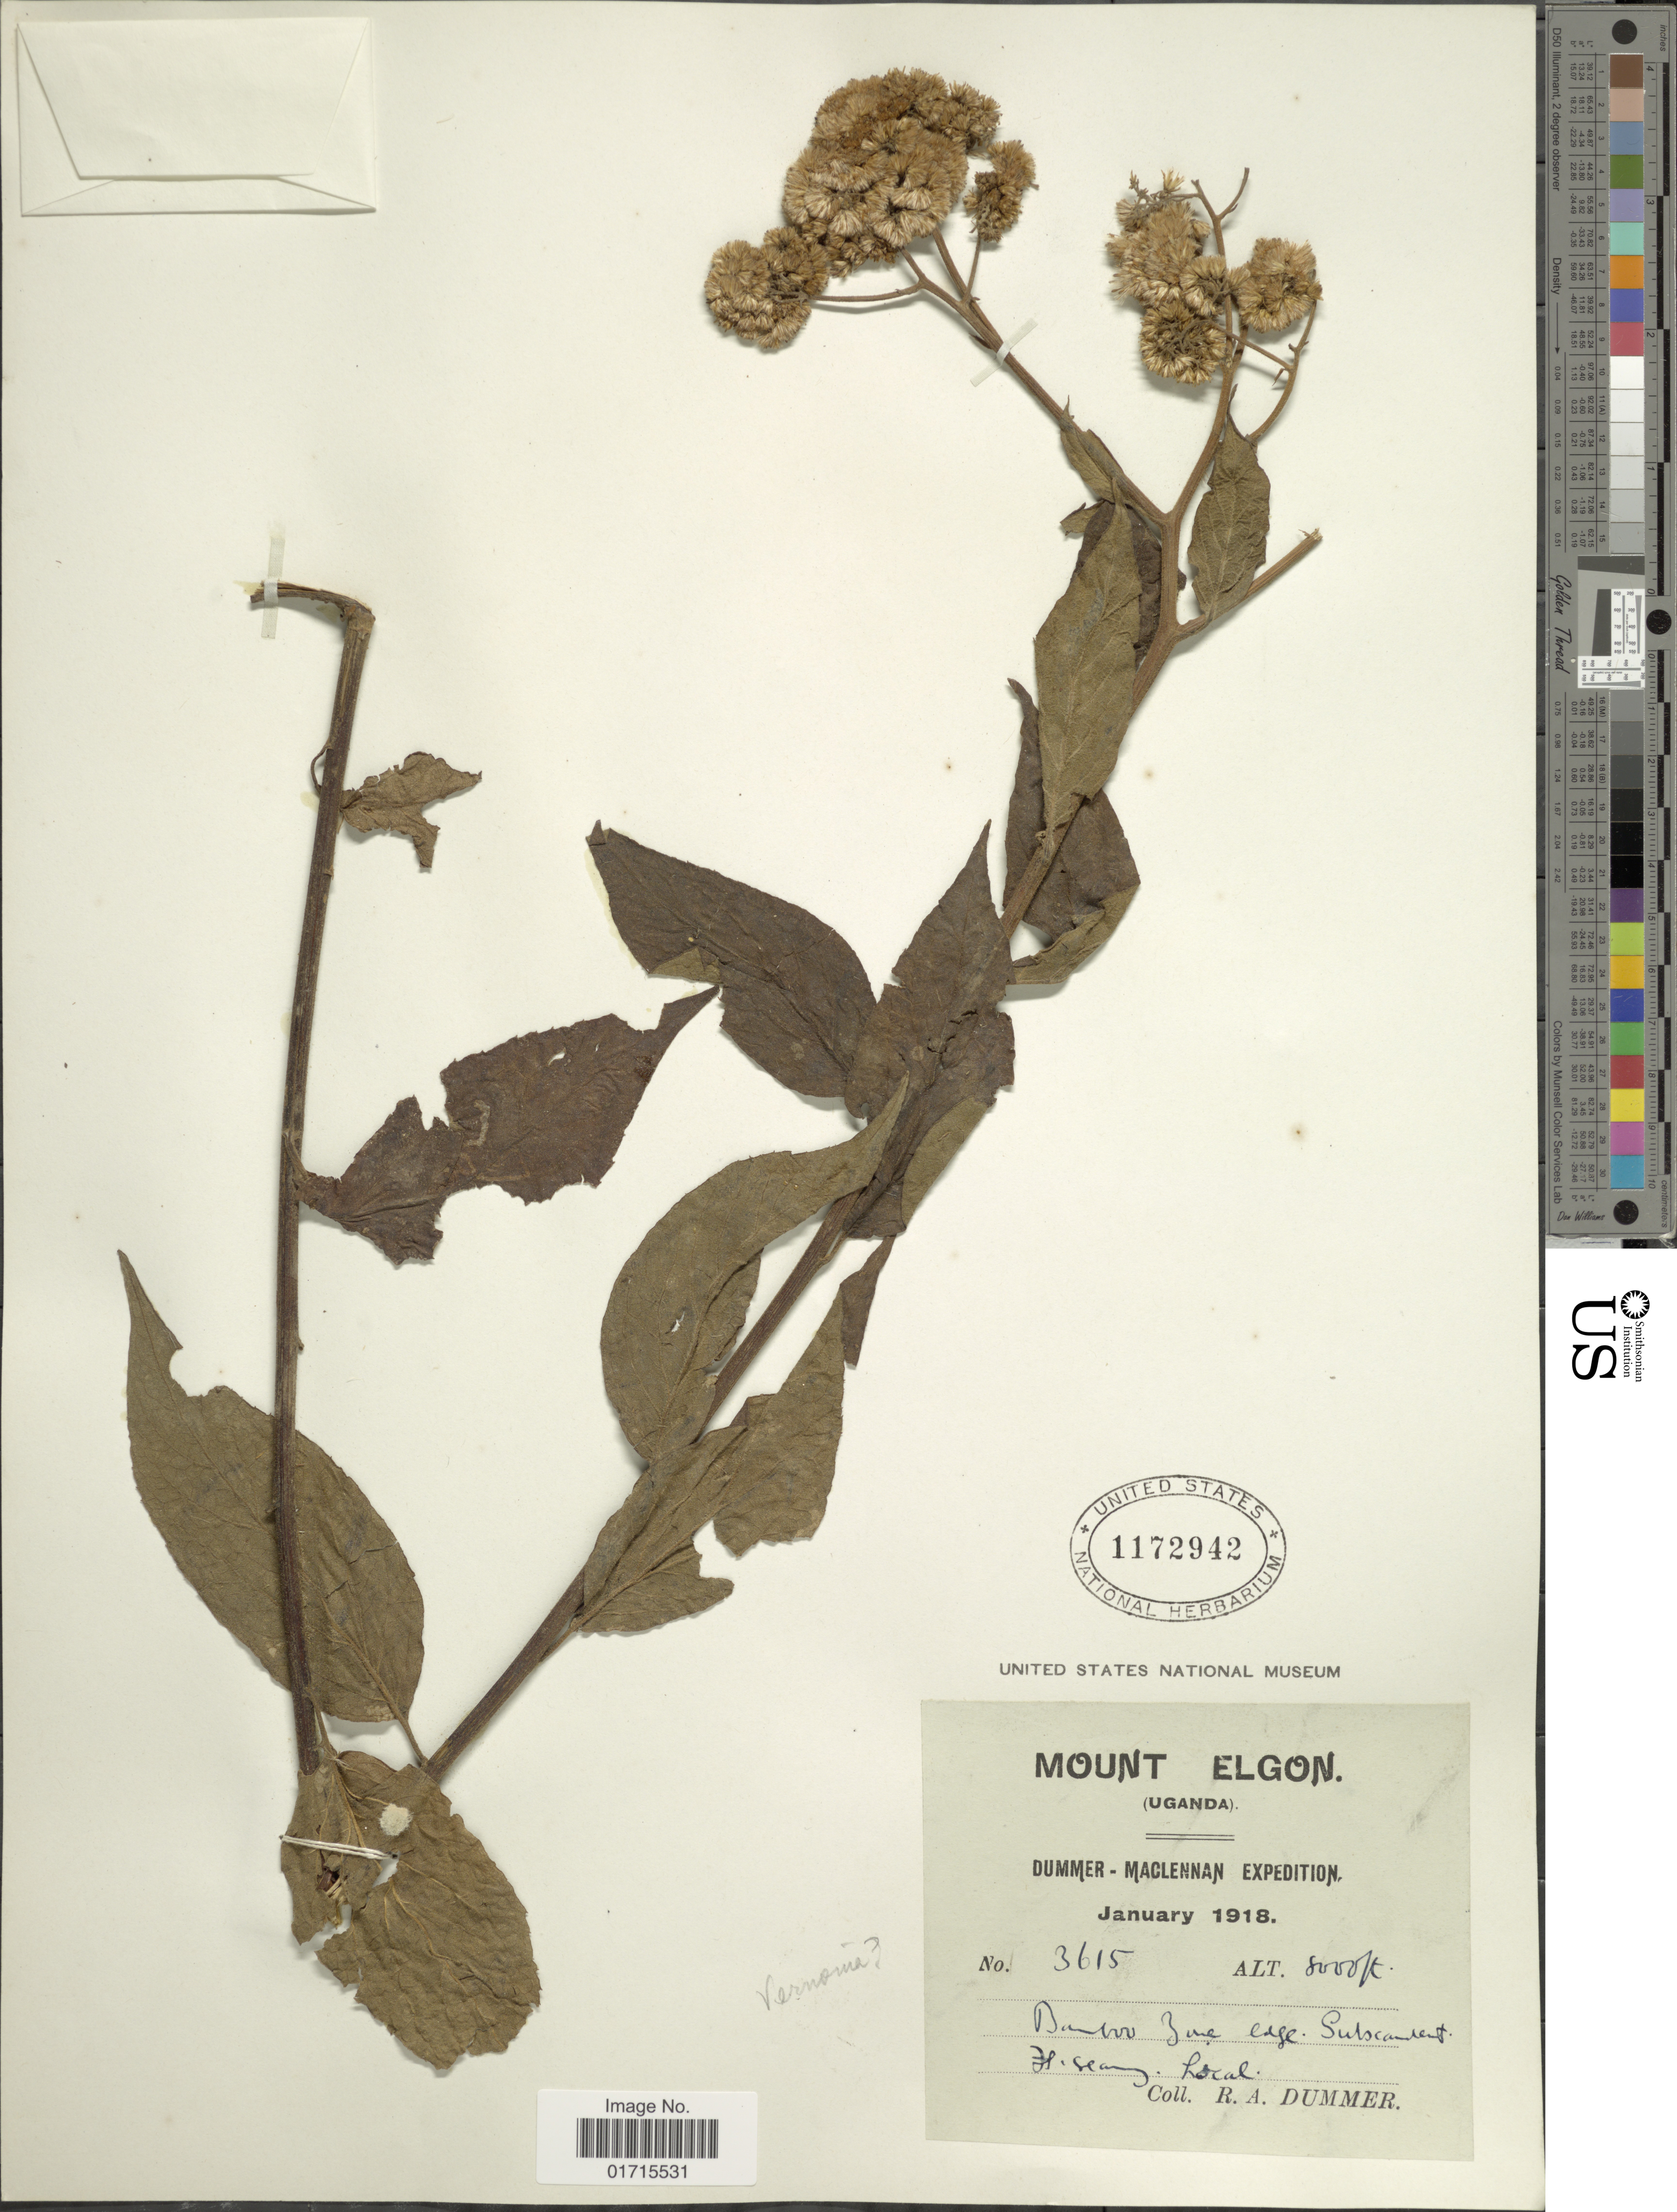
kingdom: Plantae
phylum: Tracheophyta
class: Magnoliopsida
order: Asterales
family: Asteraceae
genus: Microglossa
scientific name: Microglossa densiflora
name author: Hook. f.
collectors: R. Dümmer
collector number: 3615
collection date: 1918-01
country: Uganda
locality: Uganda. Bamboo Zone.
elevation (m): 2438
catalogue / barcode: US 1172942